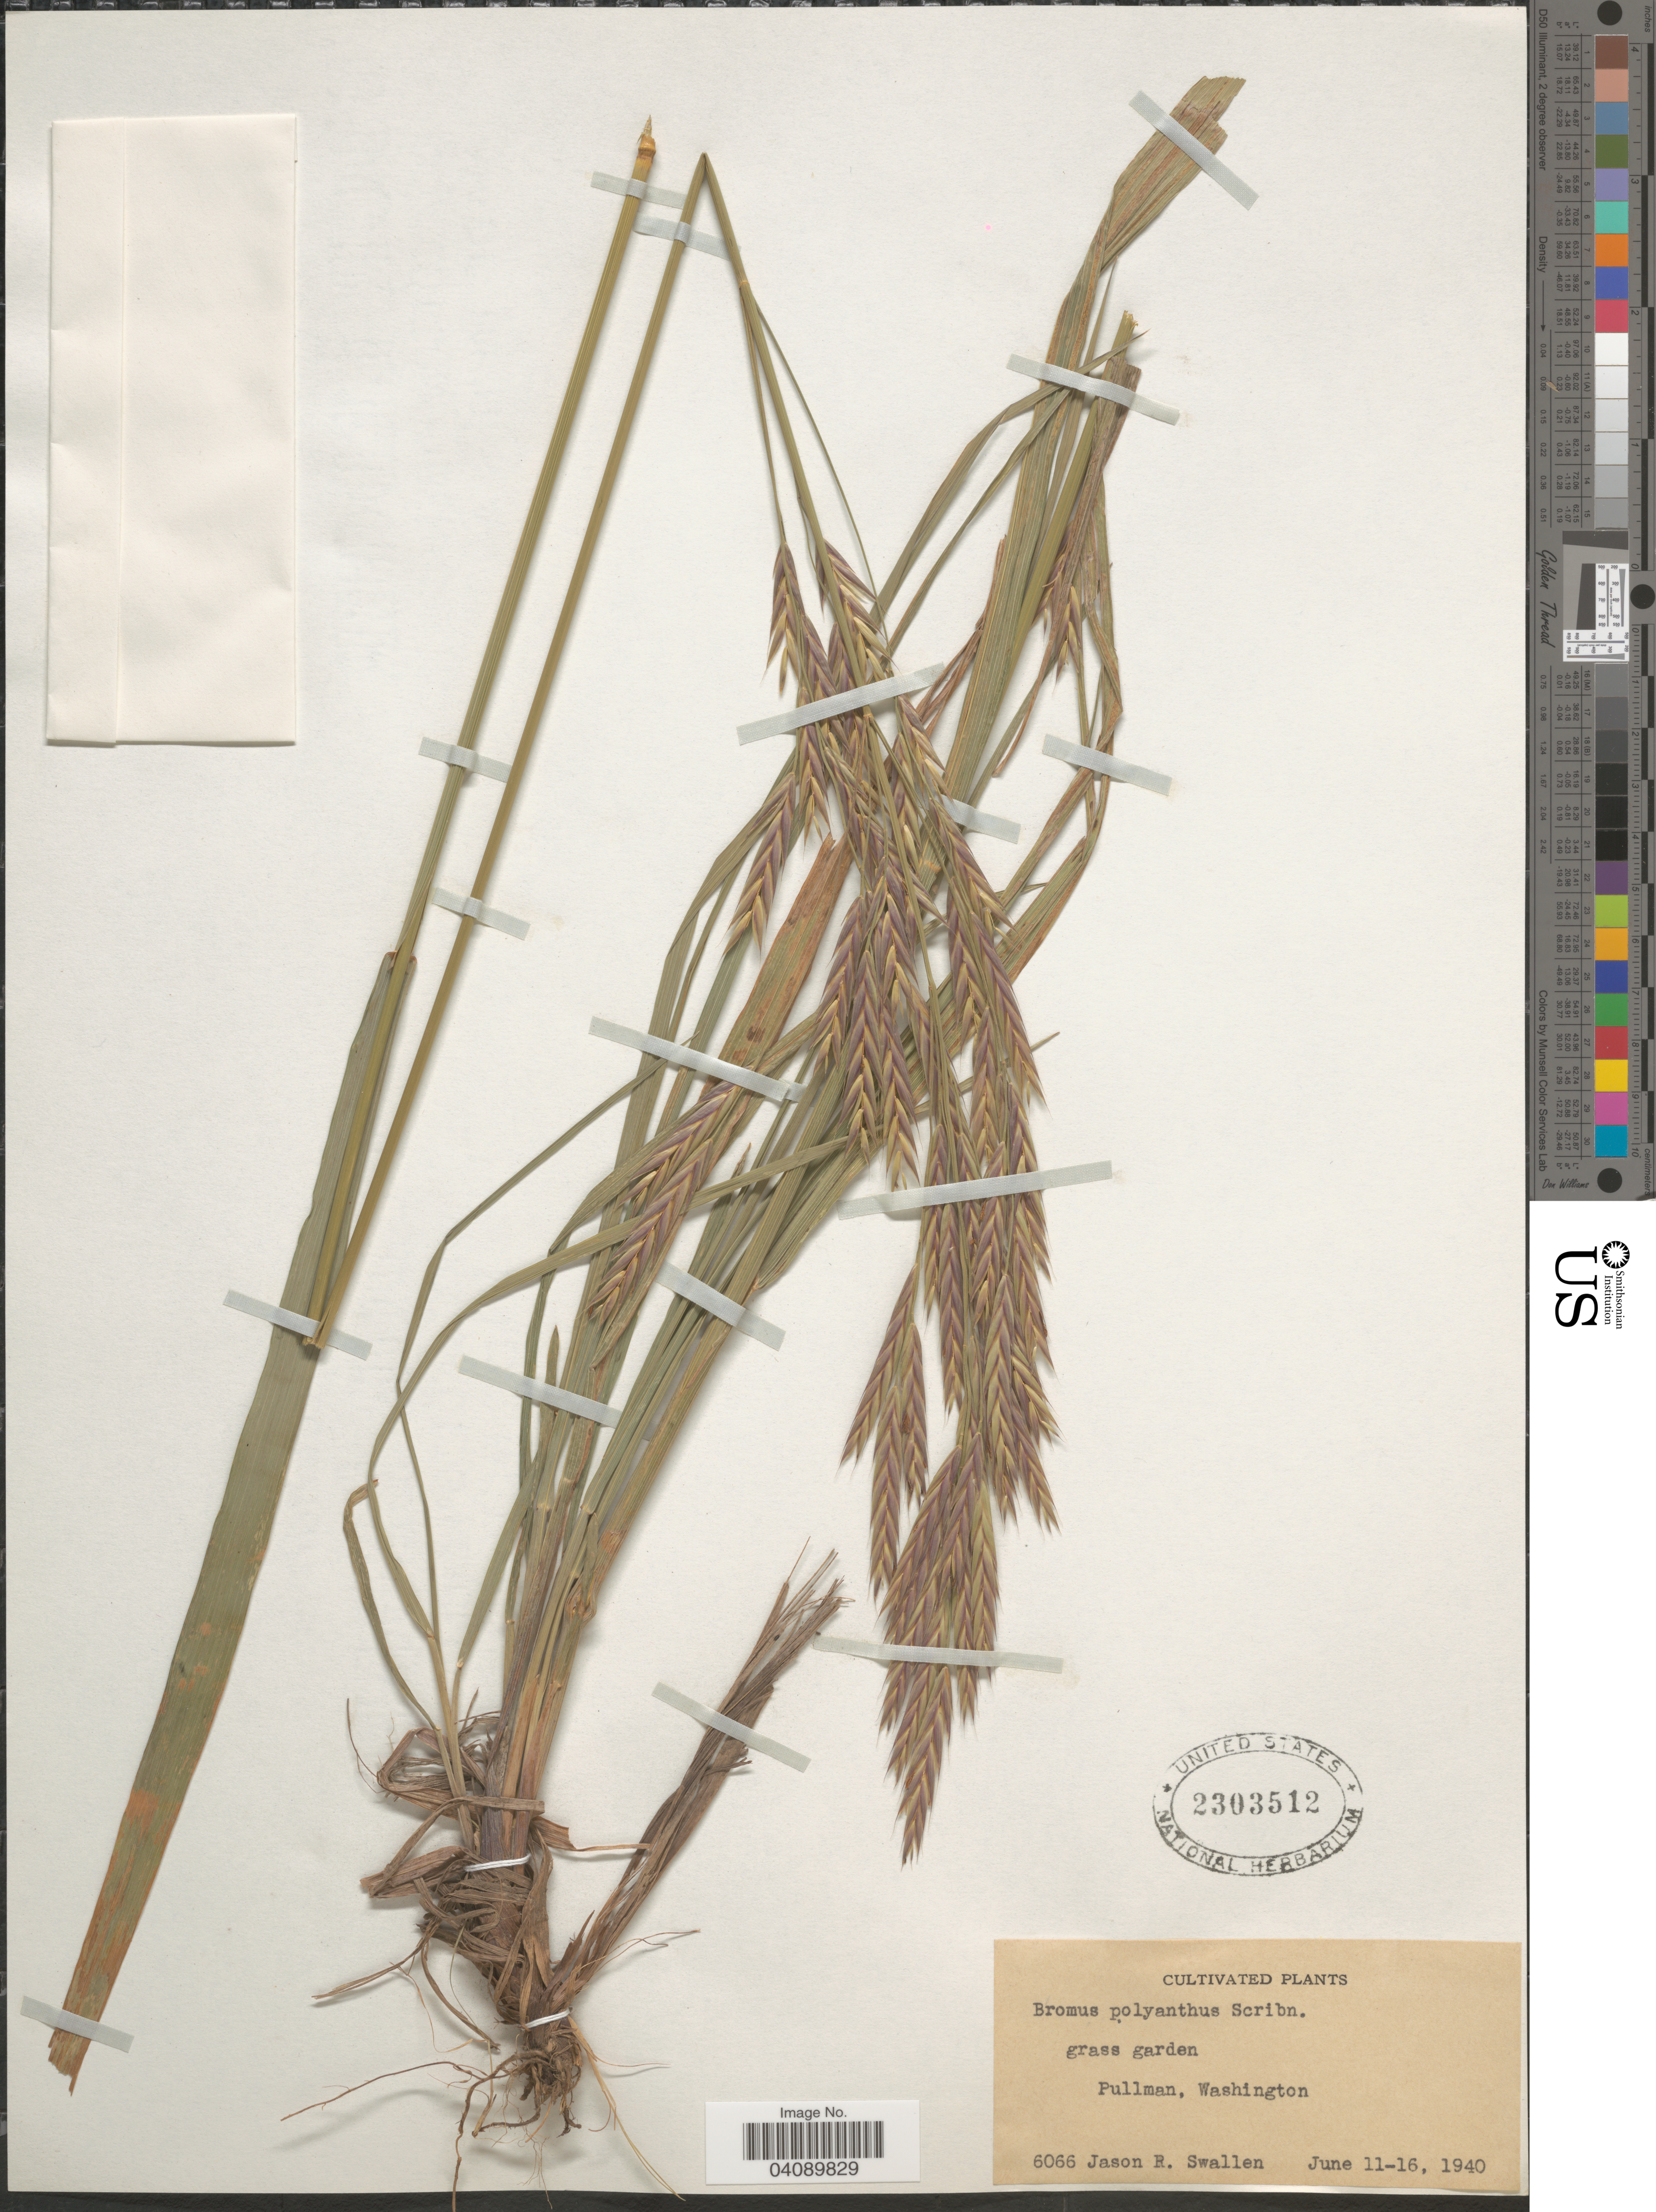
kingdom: Plantae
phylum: Tracheophyta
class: Liliopsida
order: Poales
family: Poaceae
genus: Bromus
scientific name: Bromus polyanthus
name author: Scribn. ex Shear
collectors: J. R. Swallen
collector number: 6066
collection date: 1940-06-11/1940-06-16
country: United States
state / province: Washington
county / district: Whitman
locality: Grass garden, Pullman.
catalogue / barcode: US 2303512